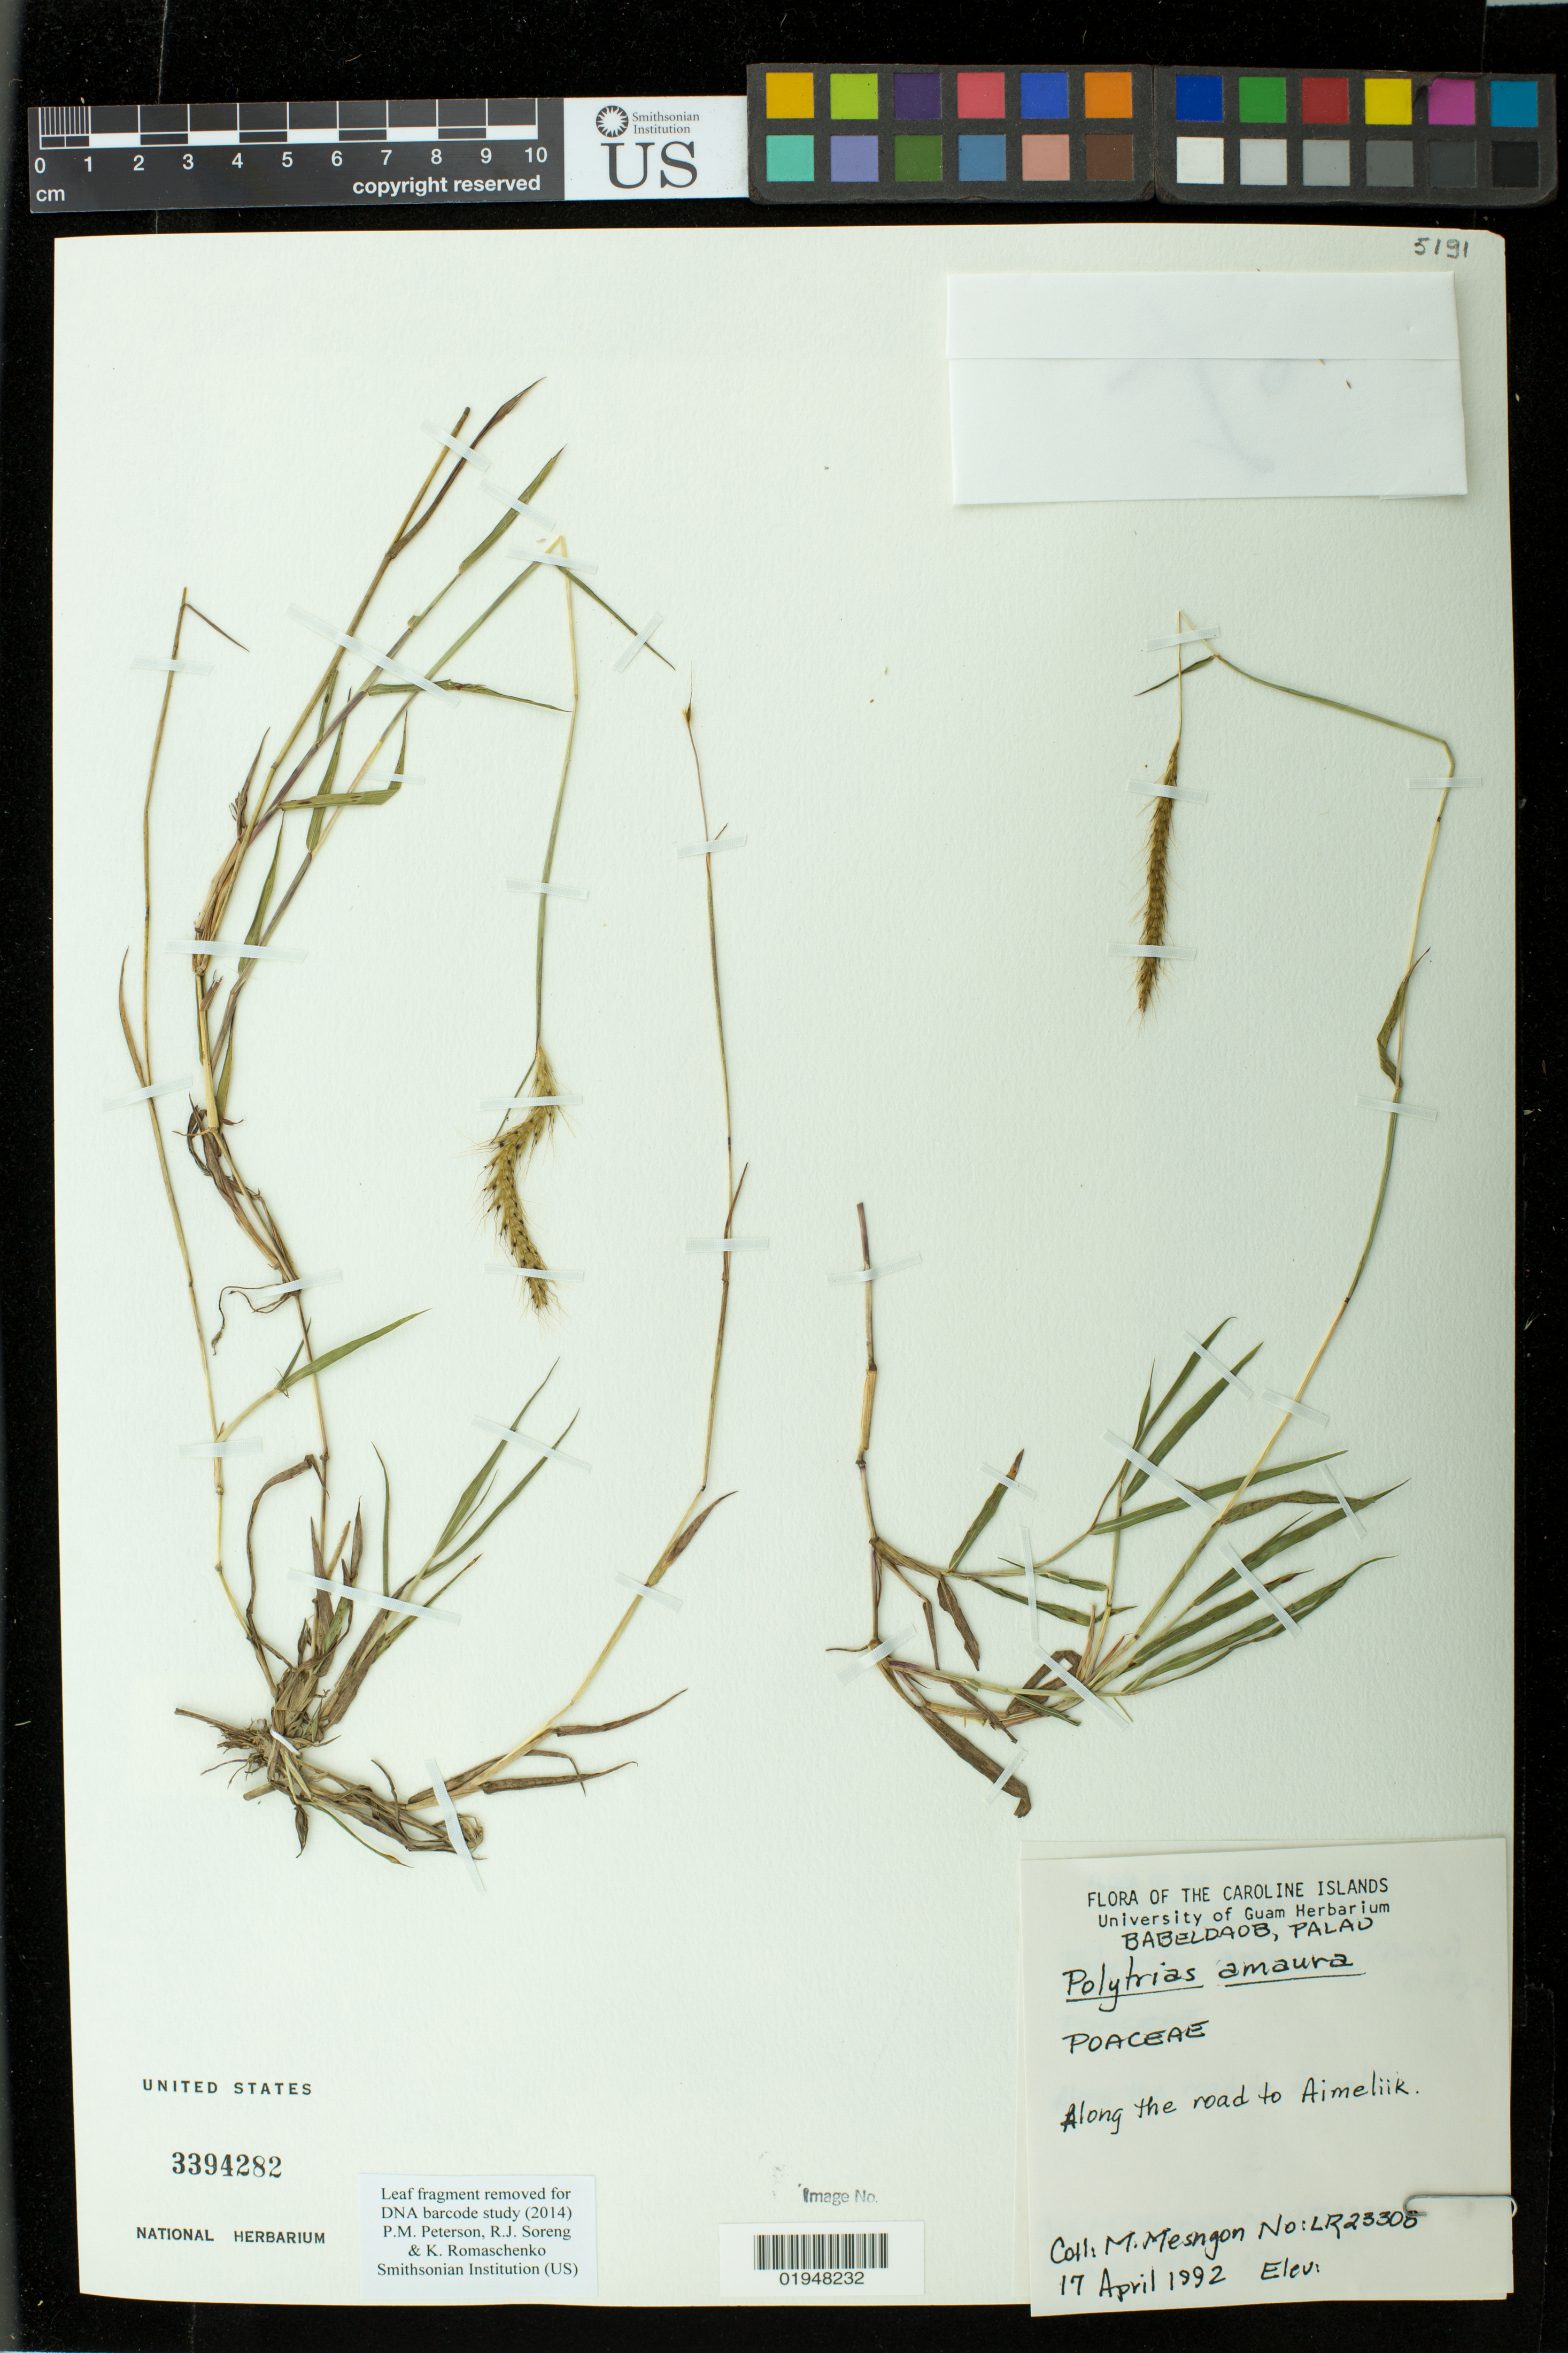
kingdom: Plantae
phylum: Tracheophyta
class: Liliopsida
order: Poales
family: Poaceae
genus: Polytrias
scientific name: Polytrias amaura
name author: (Büse ex) Kuntze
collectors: M. Mesngon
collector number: LR23308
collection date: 1992-04-17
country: Palau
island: Babeldaob [Babelthuap]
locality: Babeldaob [Babelthuap]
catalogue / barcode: US 3394282